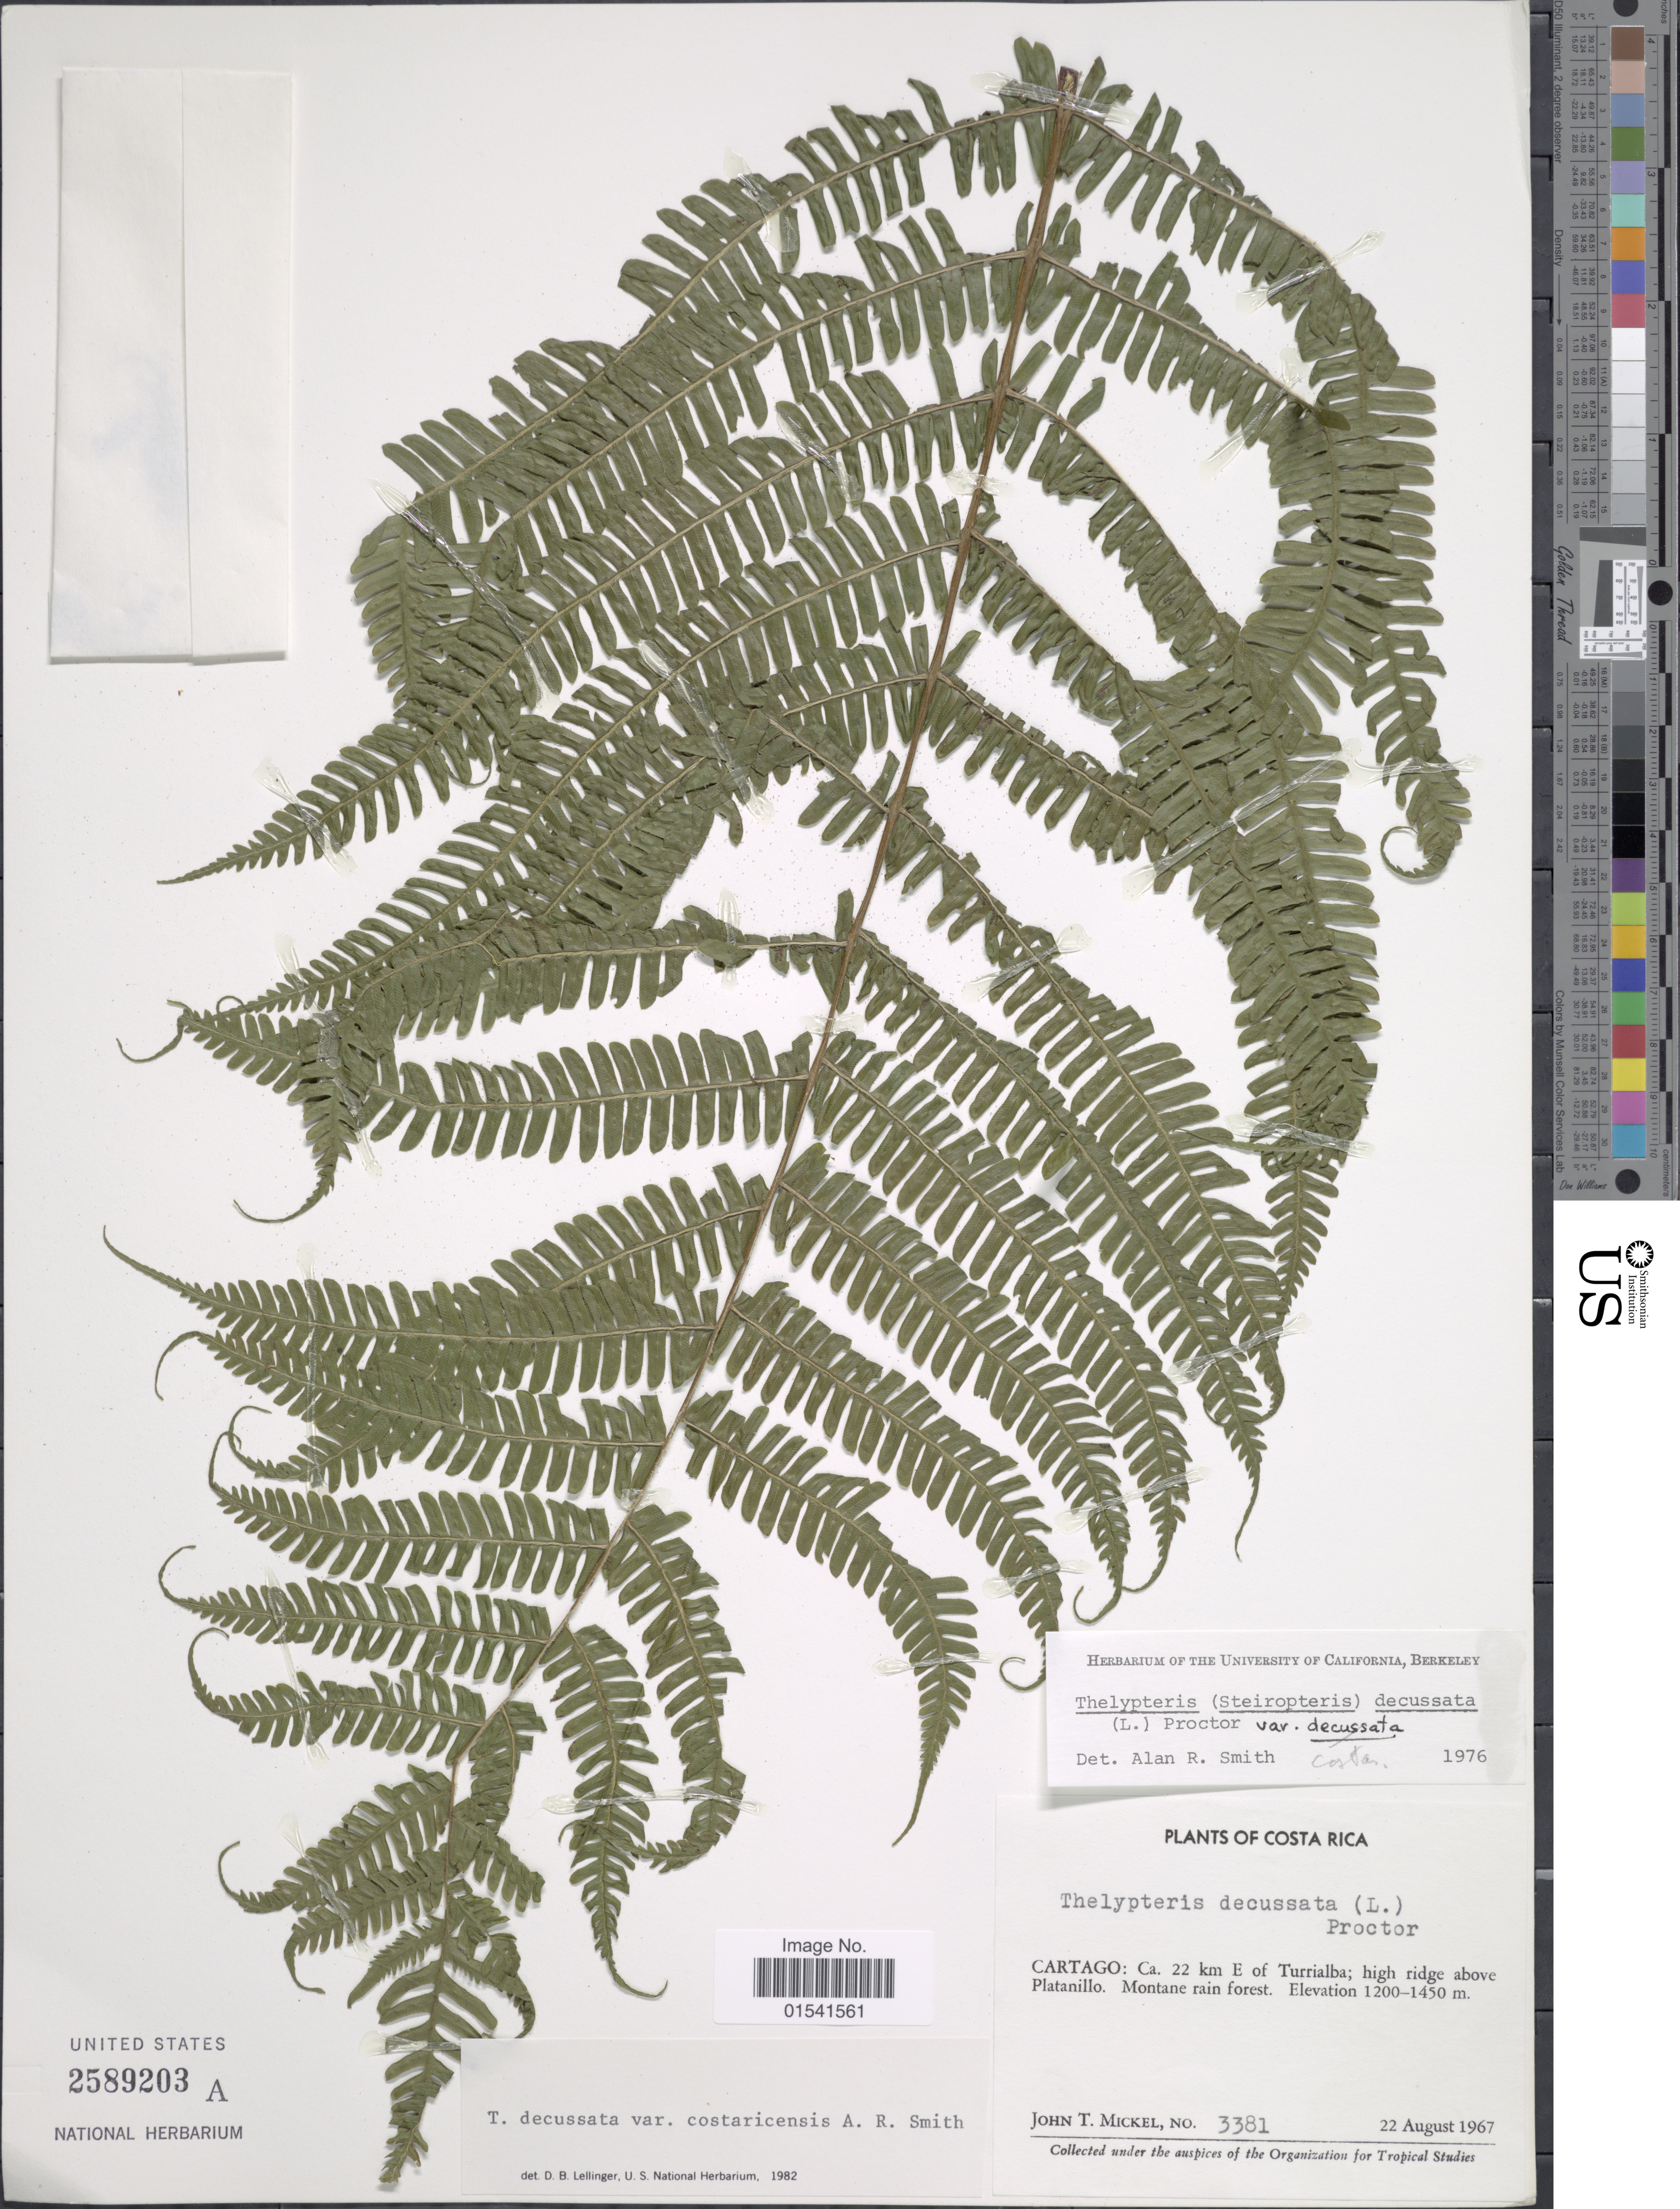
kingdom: Plantae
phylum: Tracheophyta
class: Polypodiopsida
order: Polypodiales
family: Thelypteridaceae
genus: Steiropteris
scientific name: Steiropteris decussata (L.) comb. nov., ined. 2015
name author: (L.)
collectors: J. T. Mickel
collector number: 3381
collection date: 1967-08-22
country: Costa Rica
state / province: Cartago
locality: Ca. 22 km E of Turrialba; high ridge above Platanillo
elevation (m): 1200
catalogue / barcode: US 2589203A